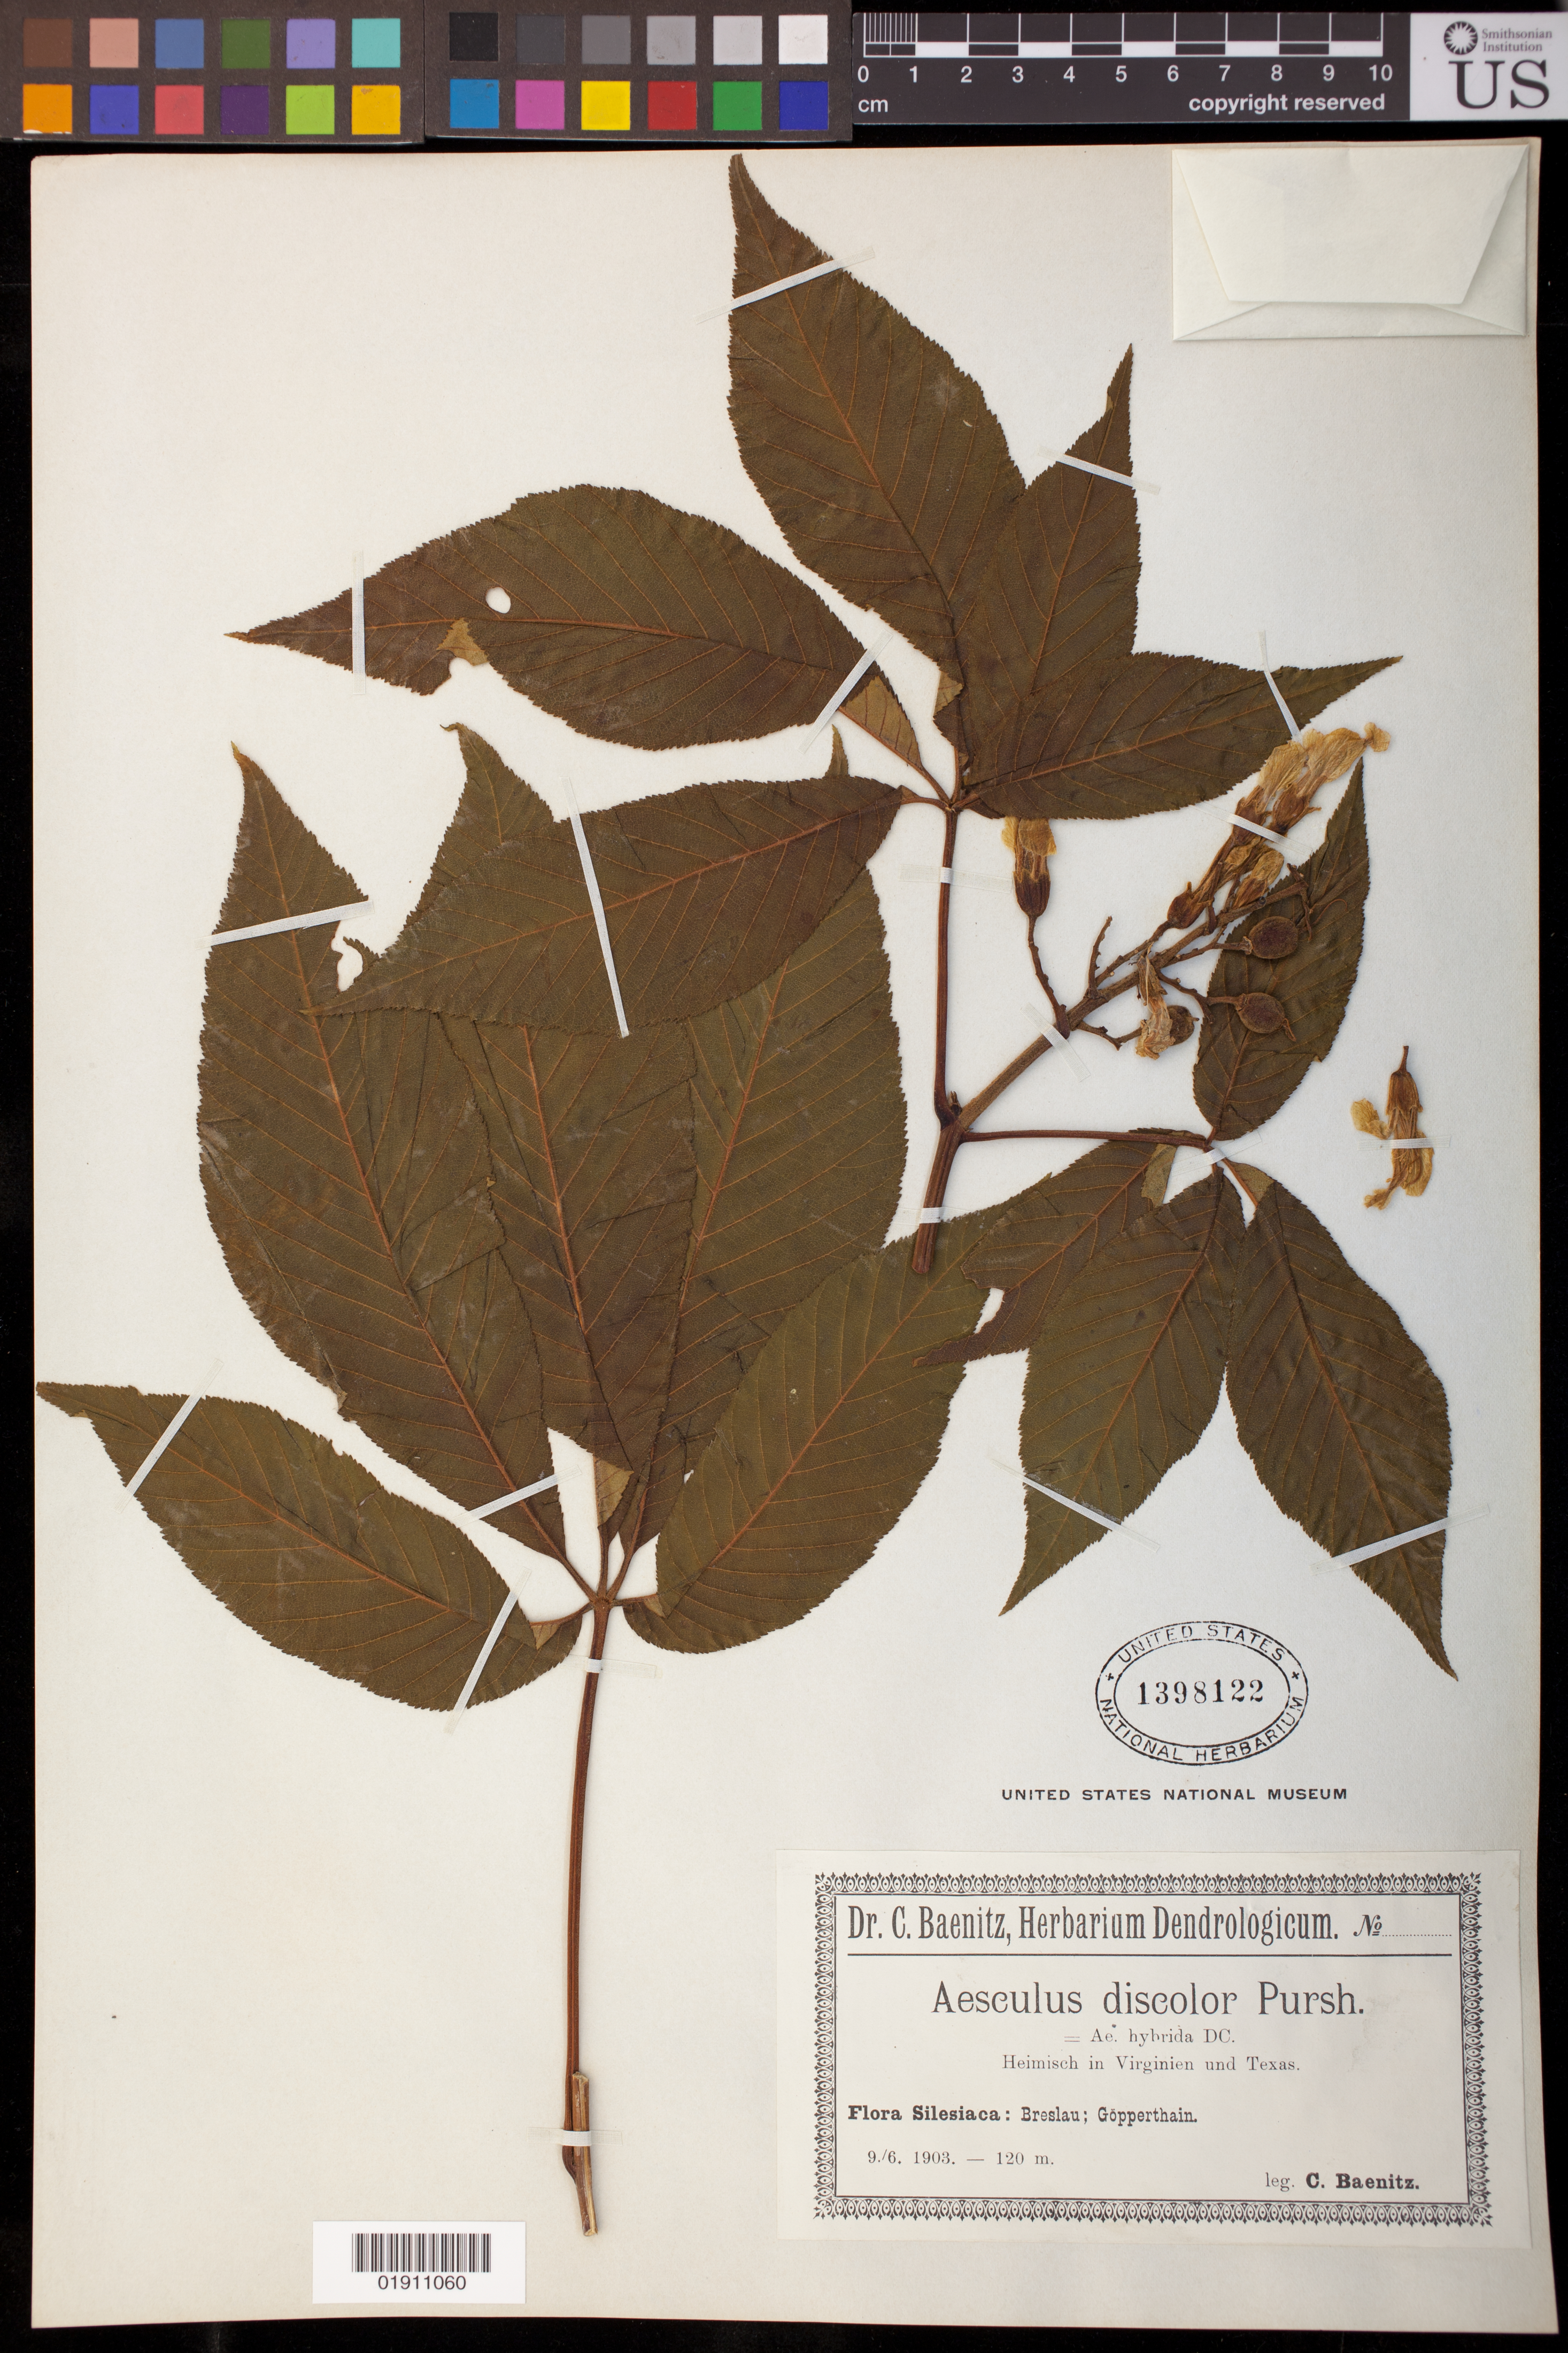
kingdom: Plantae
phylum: Tracheophyta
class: Magnoliopsida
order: Sapindales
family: Sapindaceae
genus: Aesculus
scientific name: Aesculus discolor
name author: Pursh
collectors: C. G. Baenitz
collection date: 1903-06-09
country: Poland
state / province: Dolnoslaskie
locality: Breslau; Gopperthain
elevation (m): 120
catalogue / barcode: US 1398122